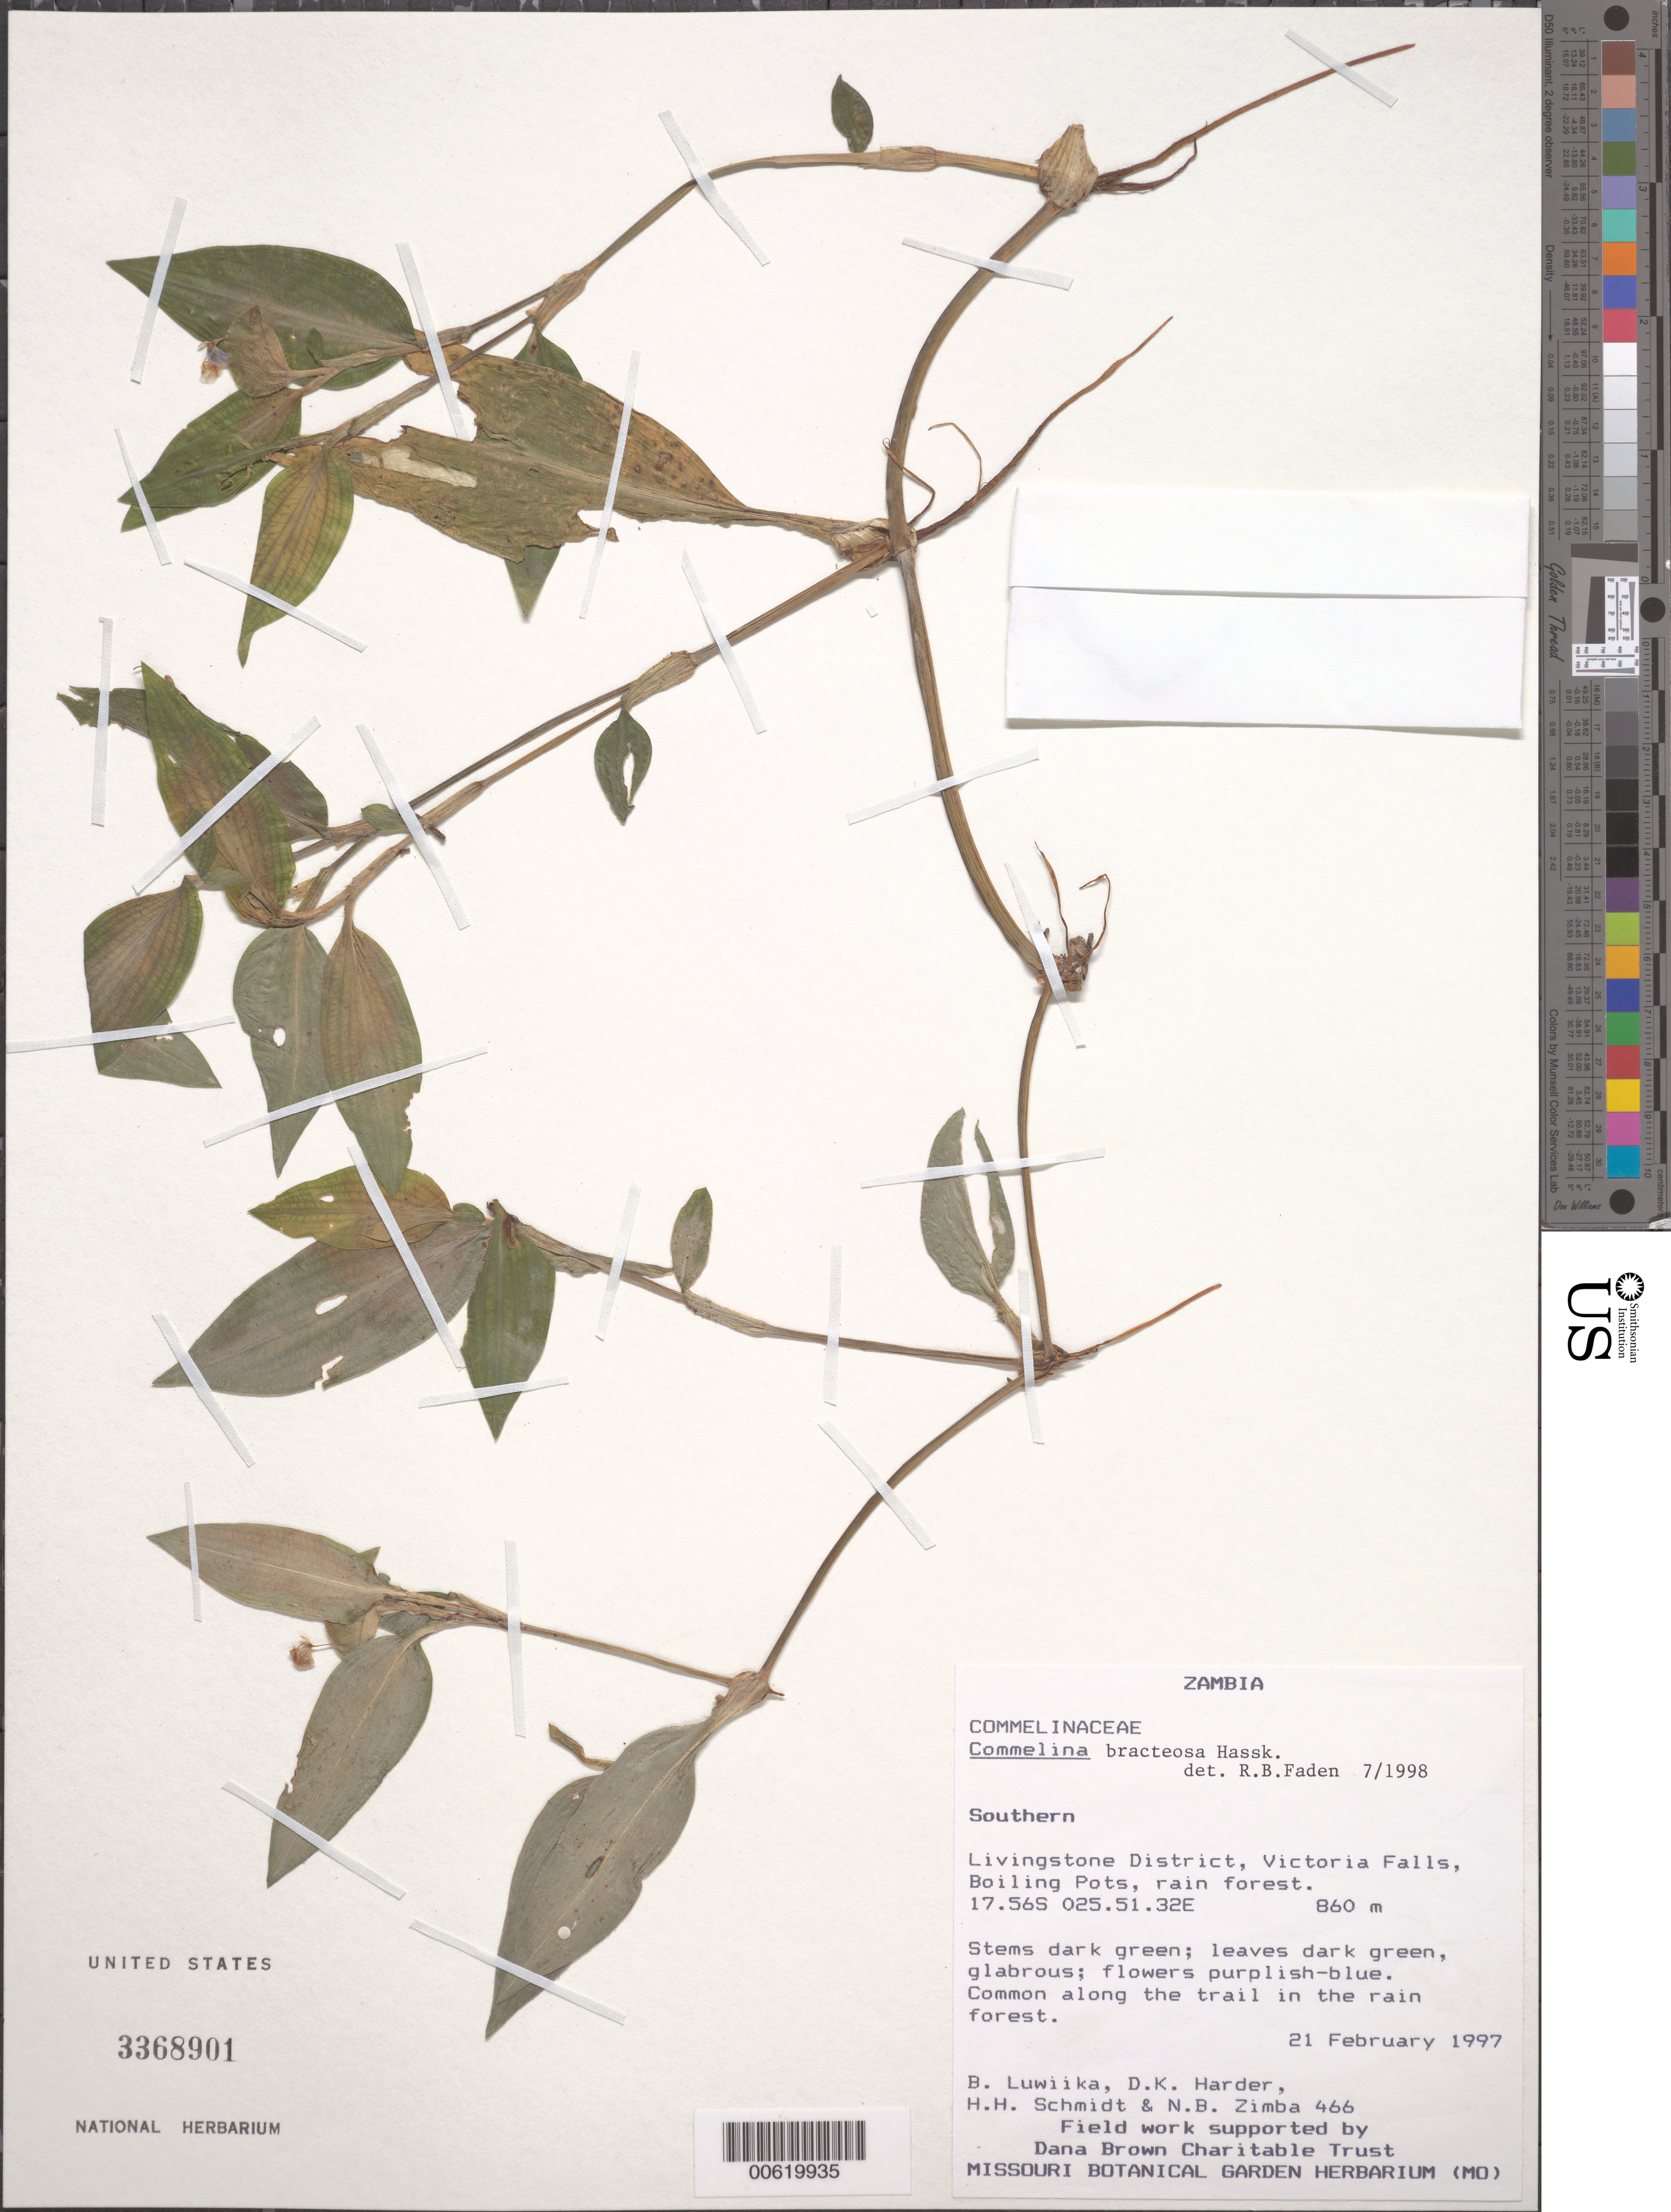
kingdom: Plantae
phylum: Tracheophyta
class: Liliopsida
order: Commelinales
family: Commelinaceae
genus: Commelina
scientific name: Commelina bracteosa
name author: Hassk.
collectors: B. Luwiika, H. H. Schmidt, D. Harder & N. B. Zimba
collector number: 466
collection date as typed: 21 Feb 1997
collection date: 1997-02-21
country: Zambia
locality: Livingstone dist., victoria falls, boiling pots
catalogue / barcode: US 3368901